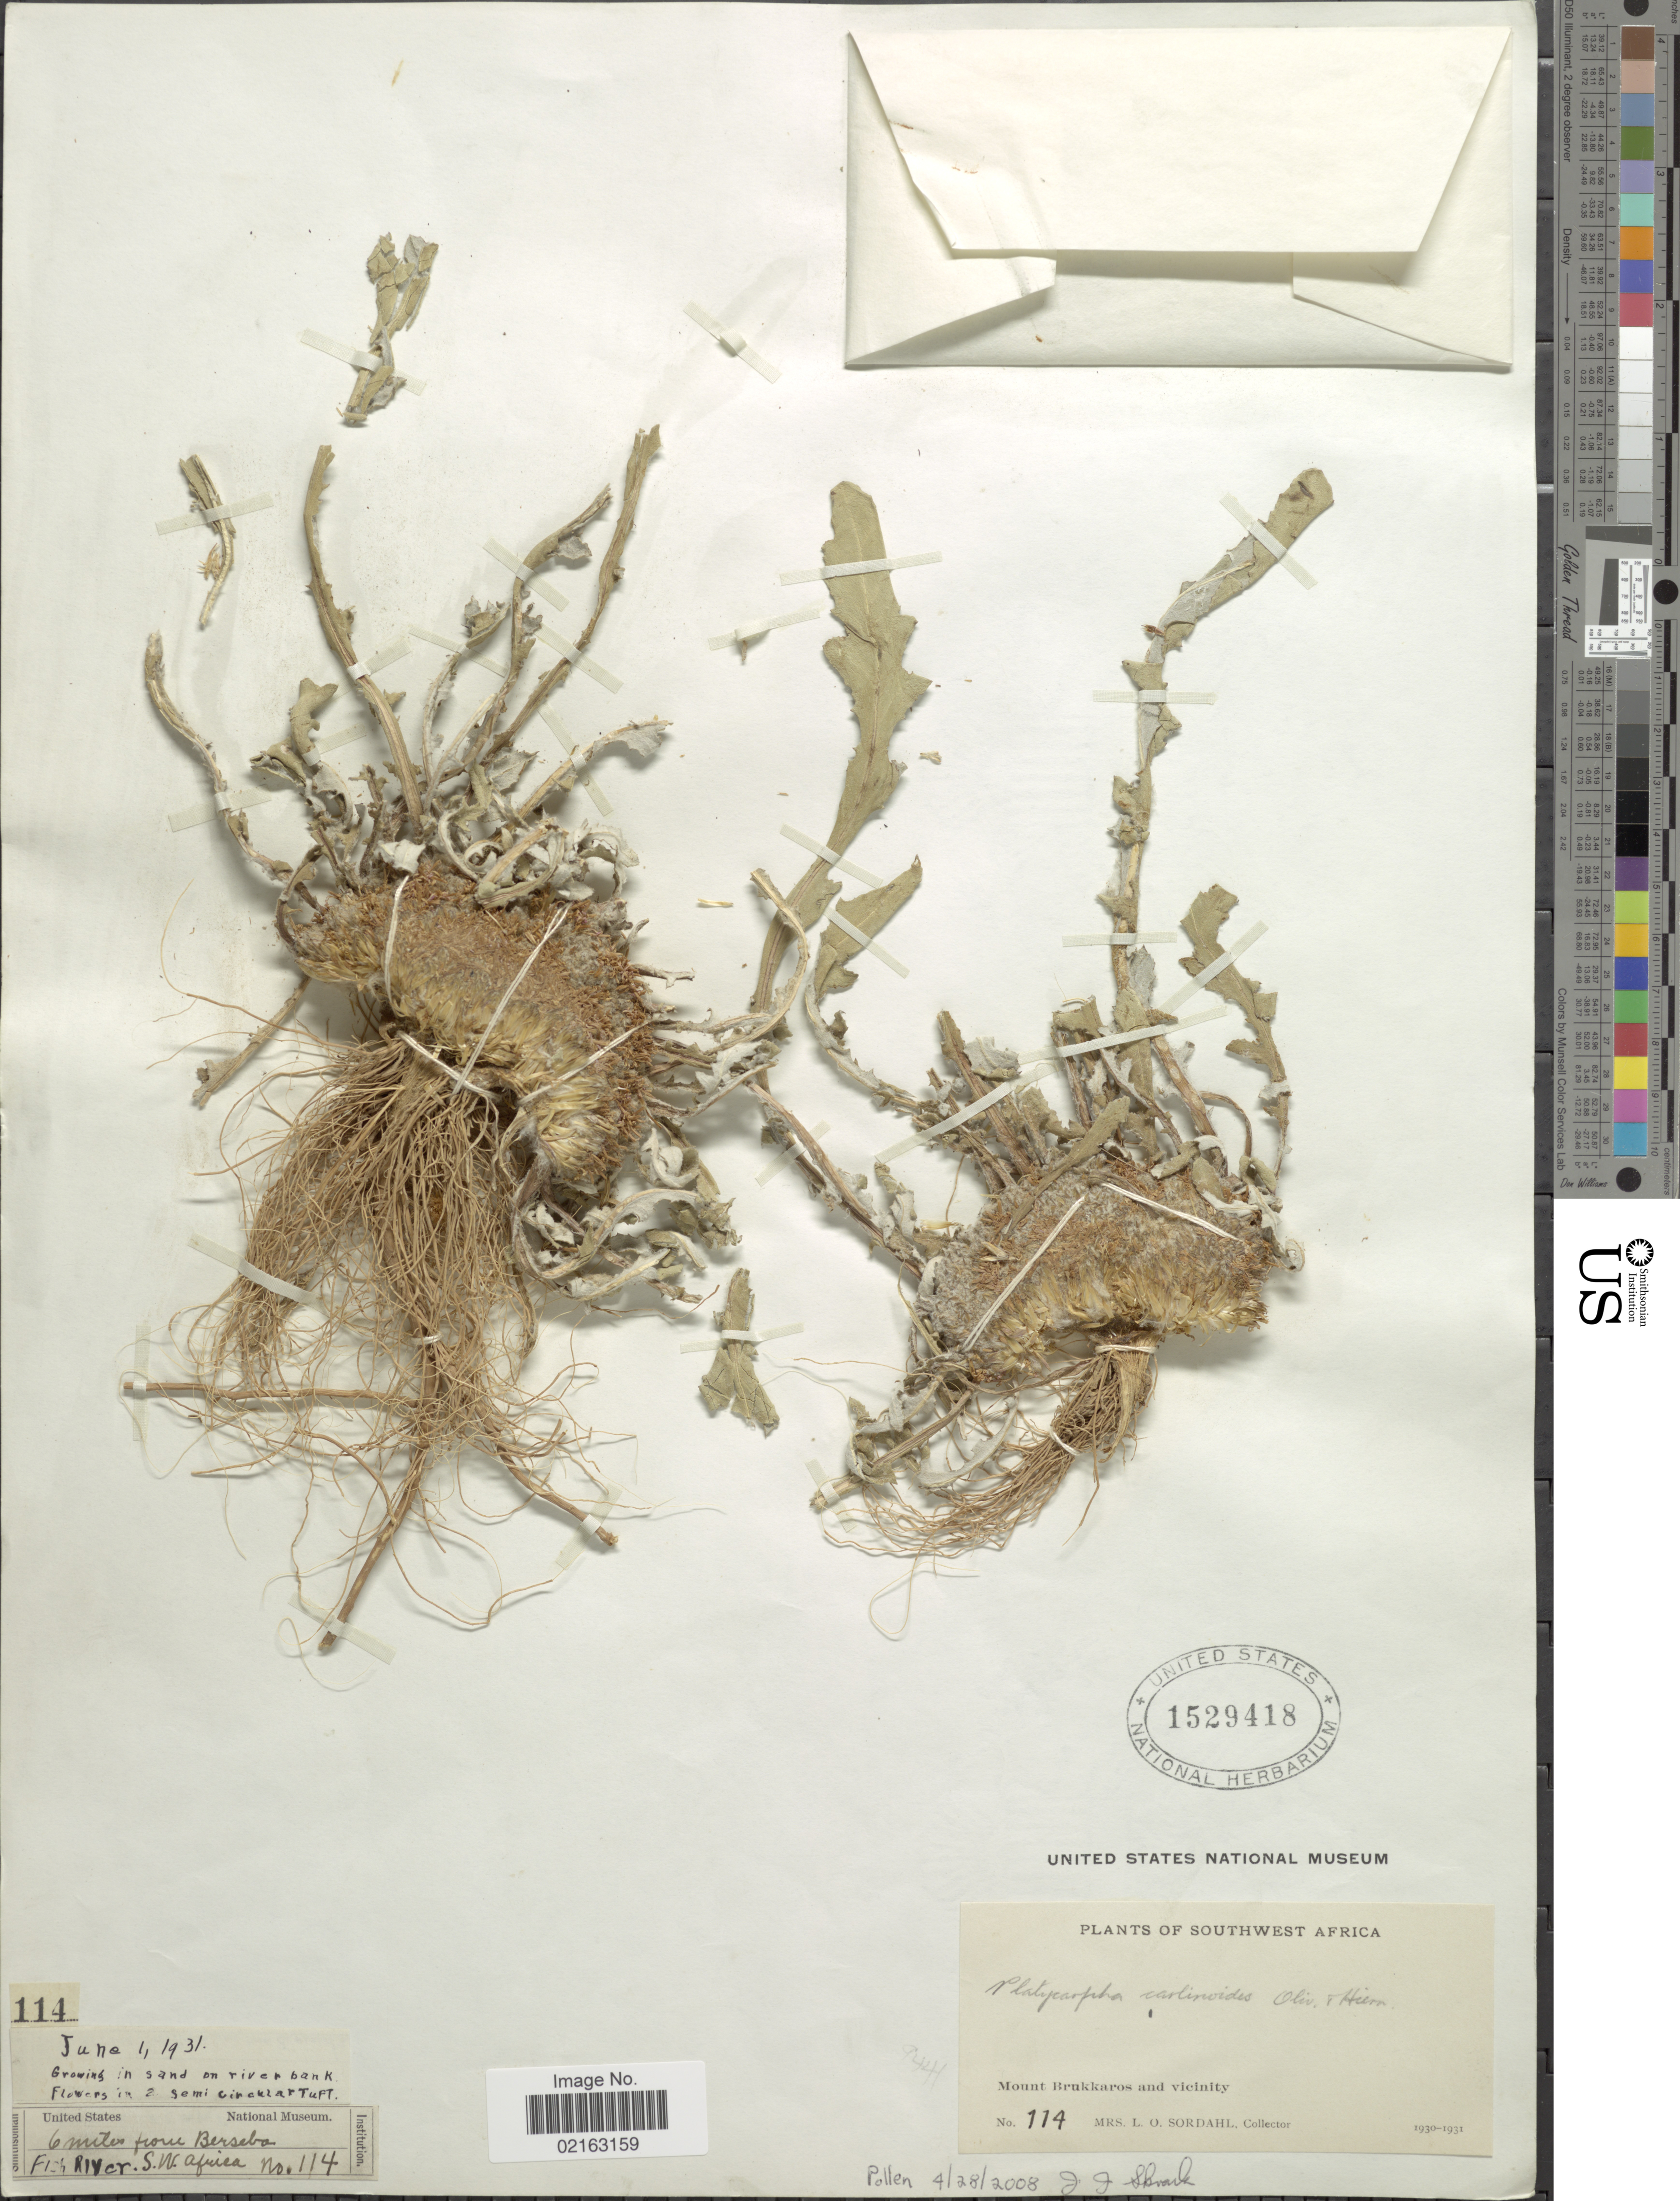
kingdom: Plantae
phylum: Tracheophyta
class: Magnoliopsida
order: Asterales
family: Asteraceae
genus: Platycarphella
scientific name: Platycarphella carlinoides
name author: (Oliv. & Hiern) V.A. Funk & H. Rob.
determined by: Funk, Vicki A., (BOT), Smithsonian Institution - National Museum of Natural History (UNITED STATES)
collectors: L. Sordahl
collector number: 114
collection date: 1931-06-01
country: Namibia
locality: Southwest Africa. Mount Brukkaros and vicinity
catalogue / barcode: US 1529418